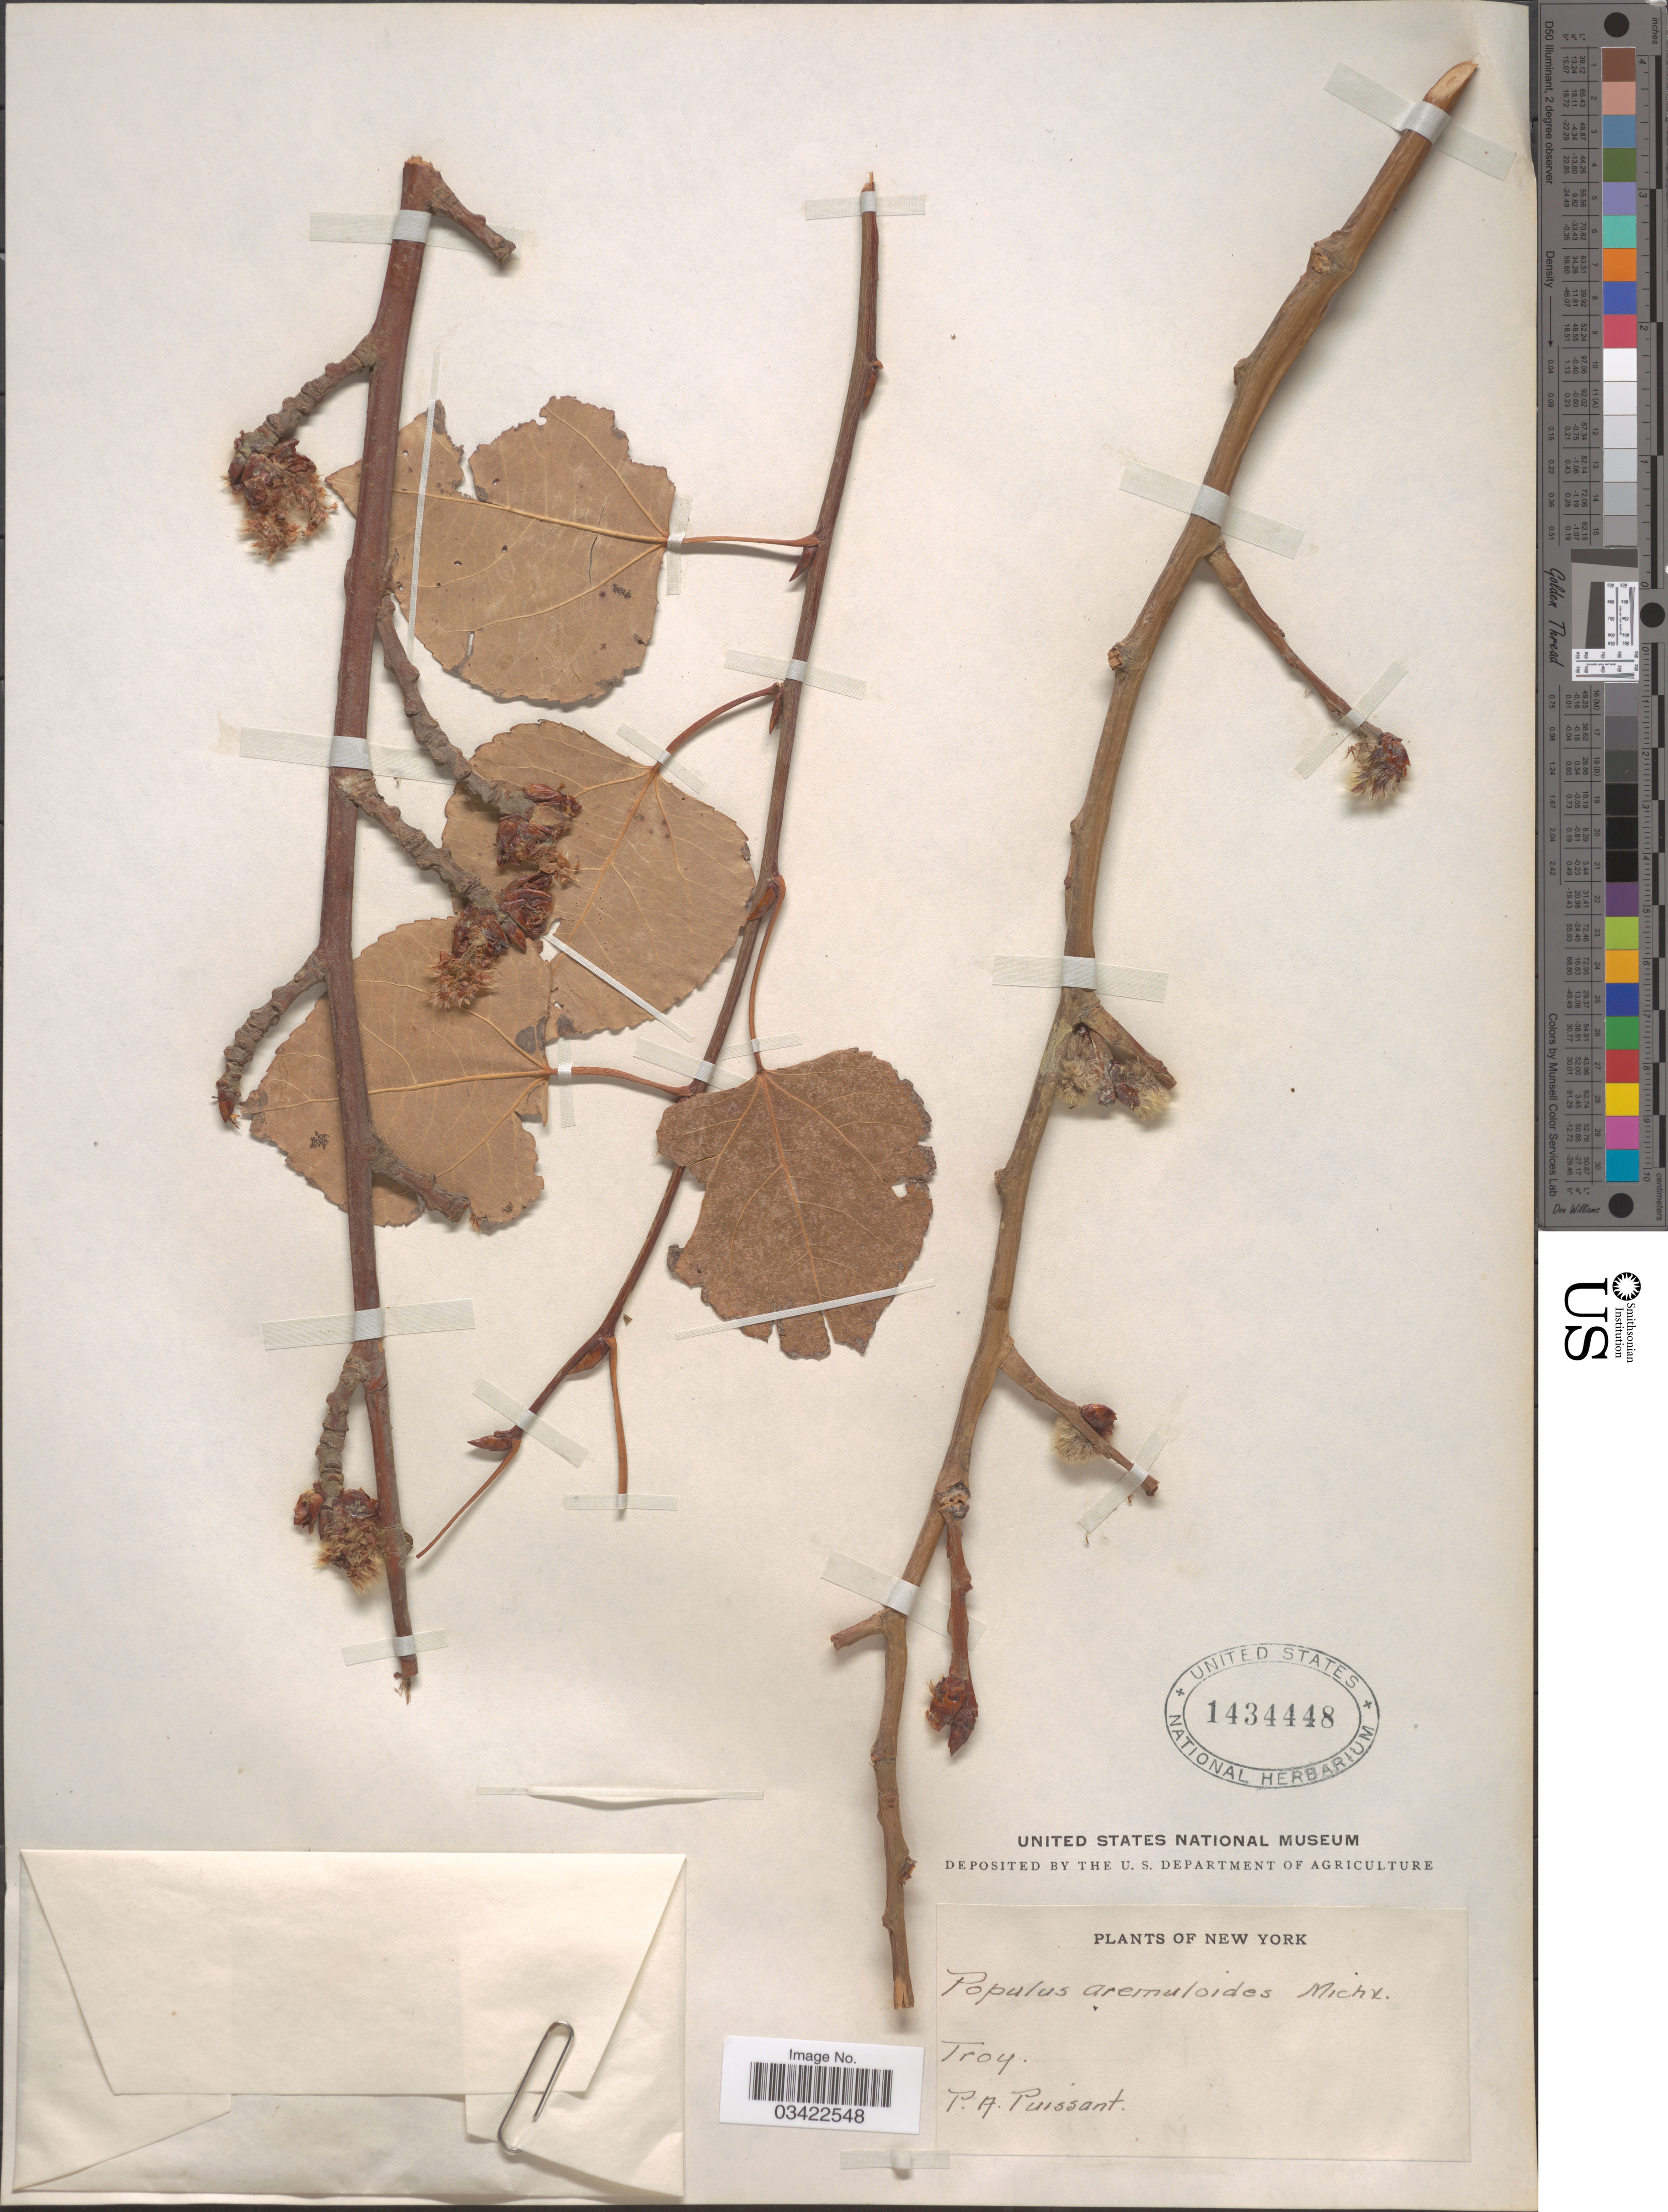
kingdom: Plantae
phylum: Tracheophyta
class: Magnoliopsida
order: Malpighiales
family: Salicaceae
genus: Populus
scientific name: Populus tremuloides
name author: Michx.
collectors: P. Puissant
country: United States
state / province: New York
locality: Troy.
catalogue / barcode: US 1434448